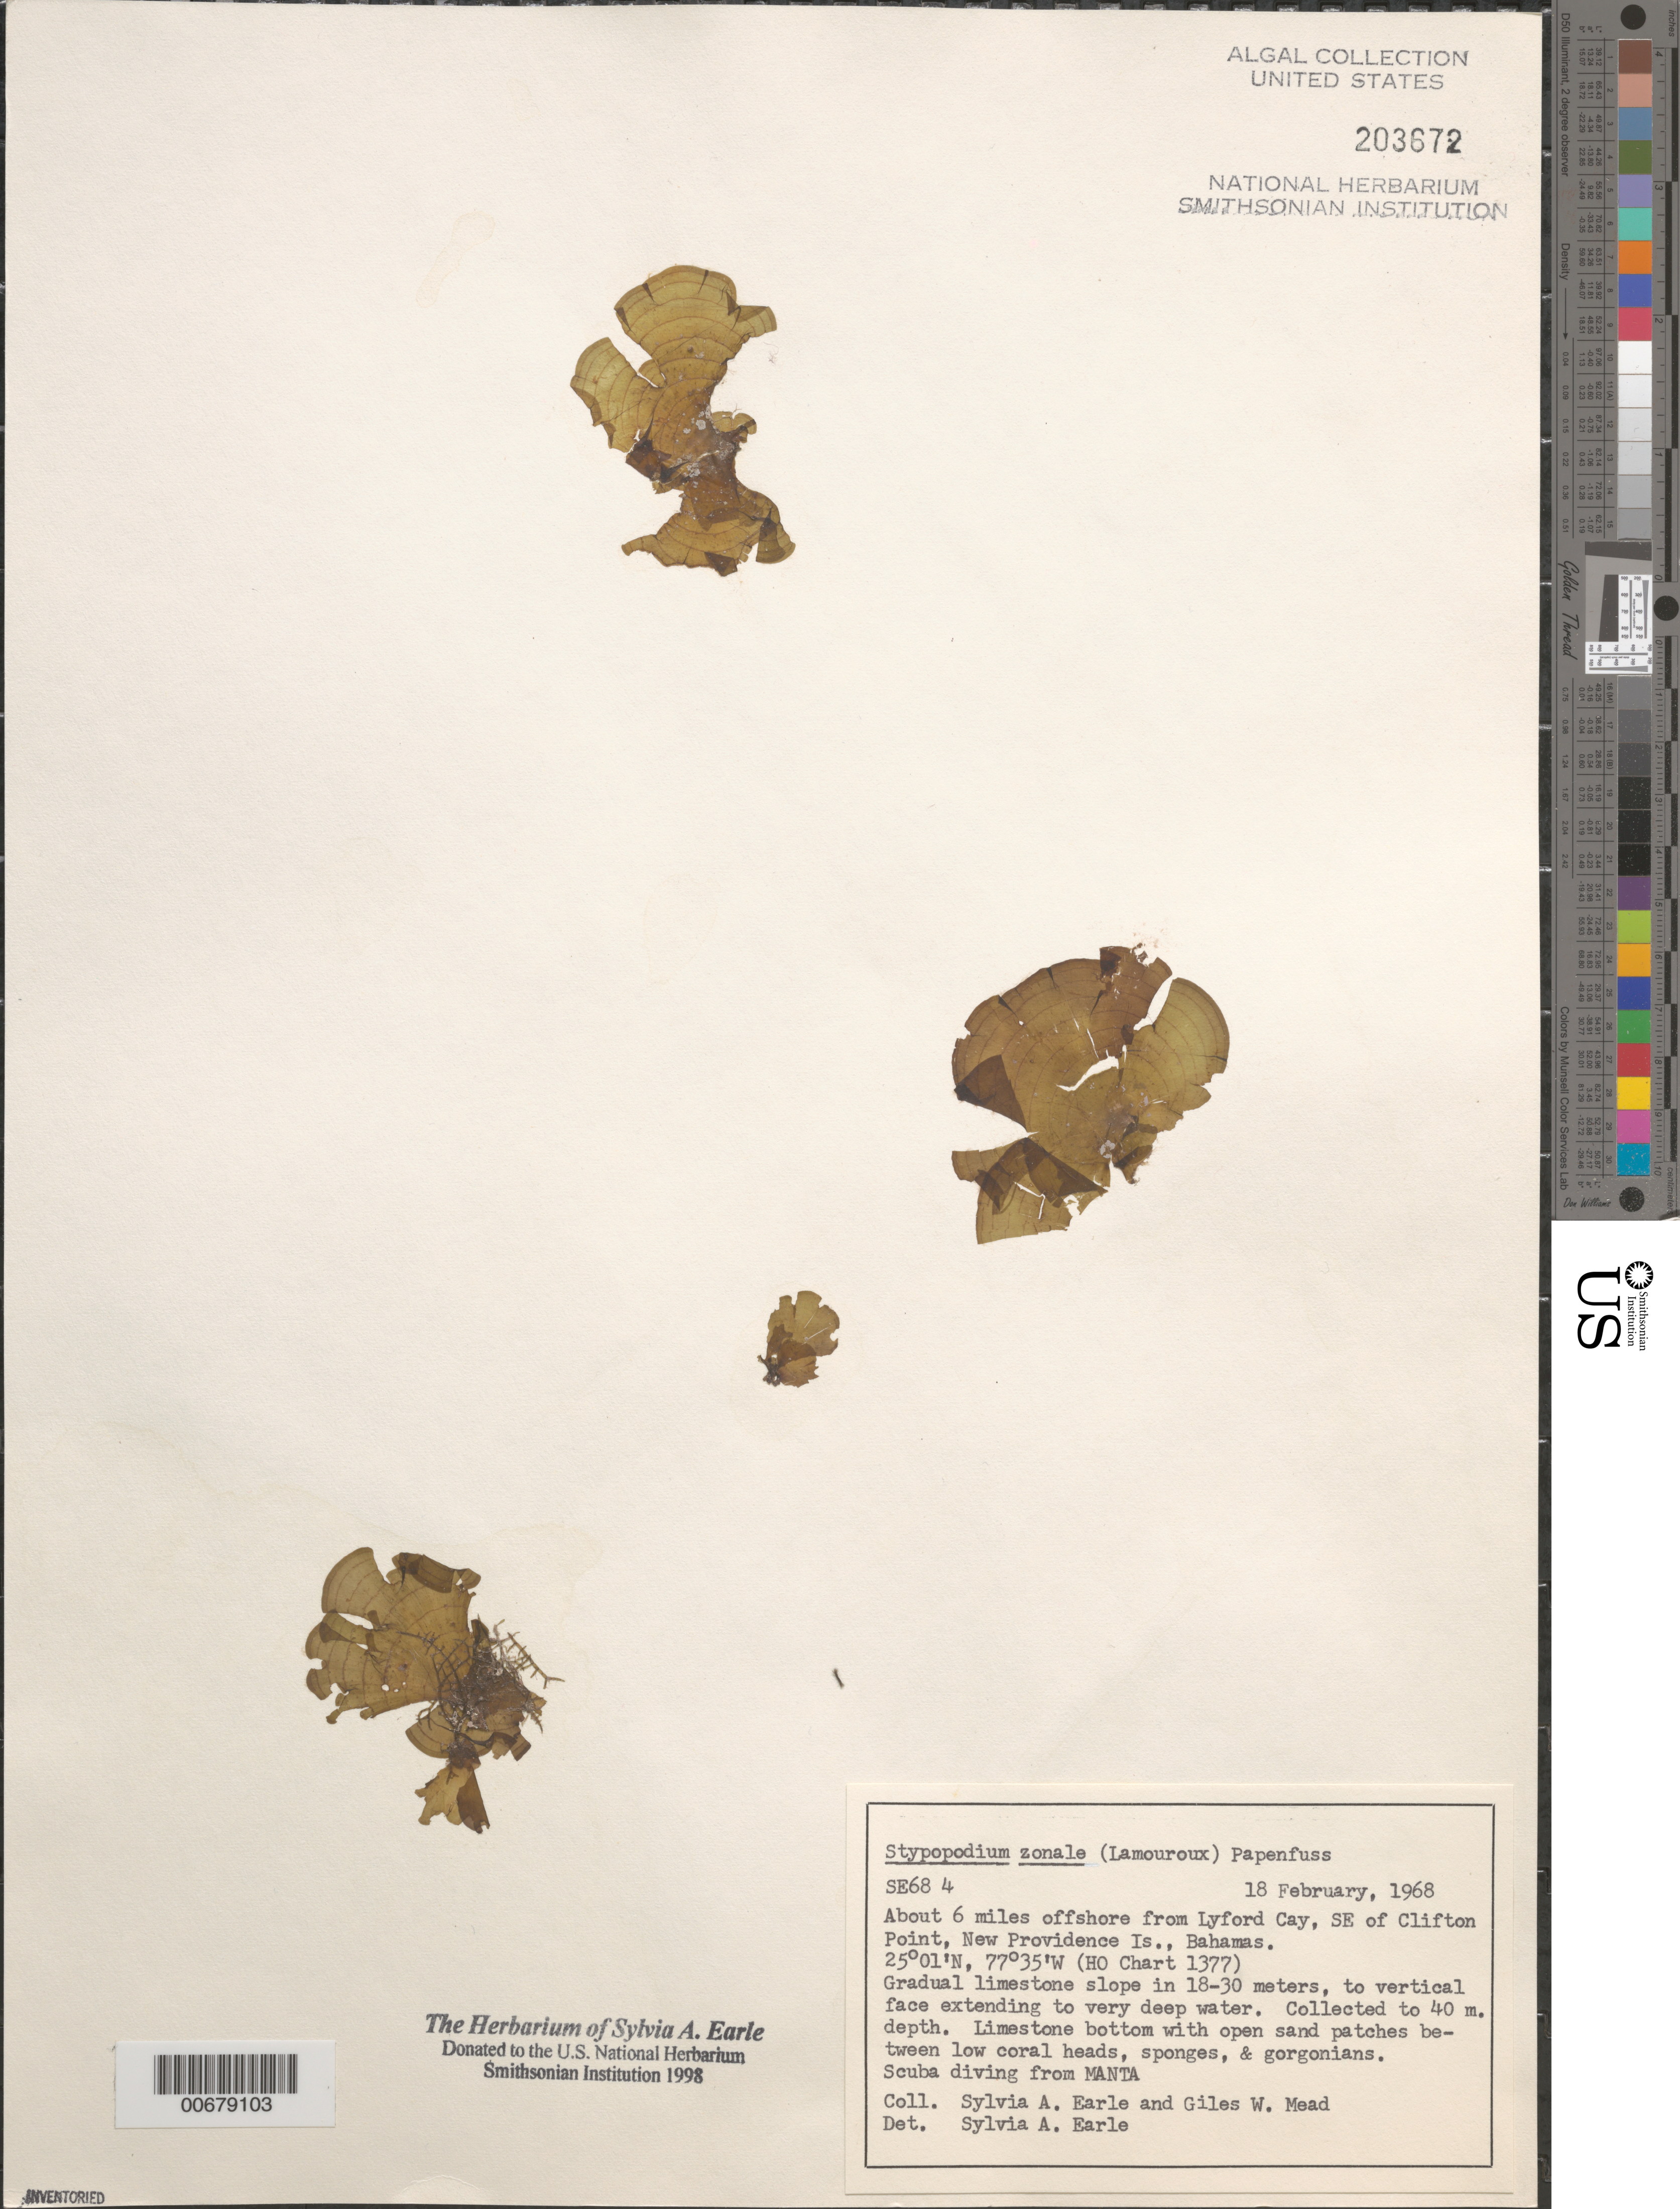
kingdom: Chromista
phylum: Ochrophyta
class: Phaeophyceae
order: Dictyotales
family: Dictyotaceae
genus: Stypopodium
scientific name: Stypopodium zonale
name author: (J.V.Lamouroux) Papenf.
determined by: Earle, S. A.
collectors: S. A. Earle & G. W. Mead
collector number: SE 684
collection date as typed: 18 Feb 1968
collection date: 1968-02-18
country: Bahamas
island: New Providence Island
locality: Ca. 6 miles off Lyford Cay, southeast of Clifton Point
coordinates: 25 01' N, 77 35' W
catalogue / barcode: US 203672